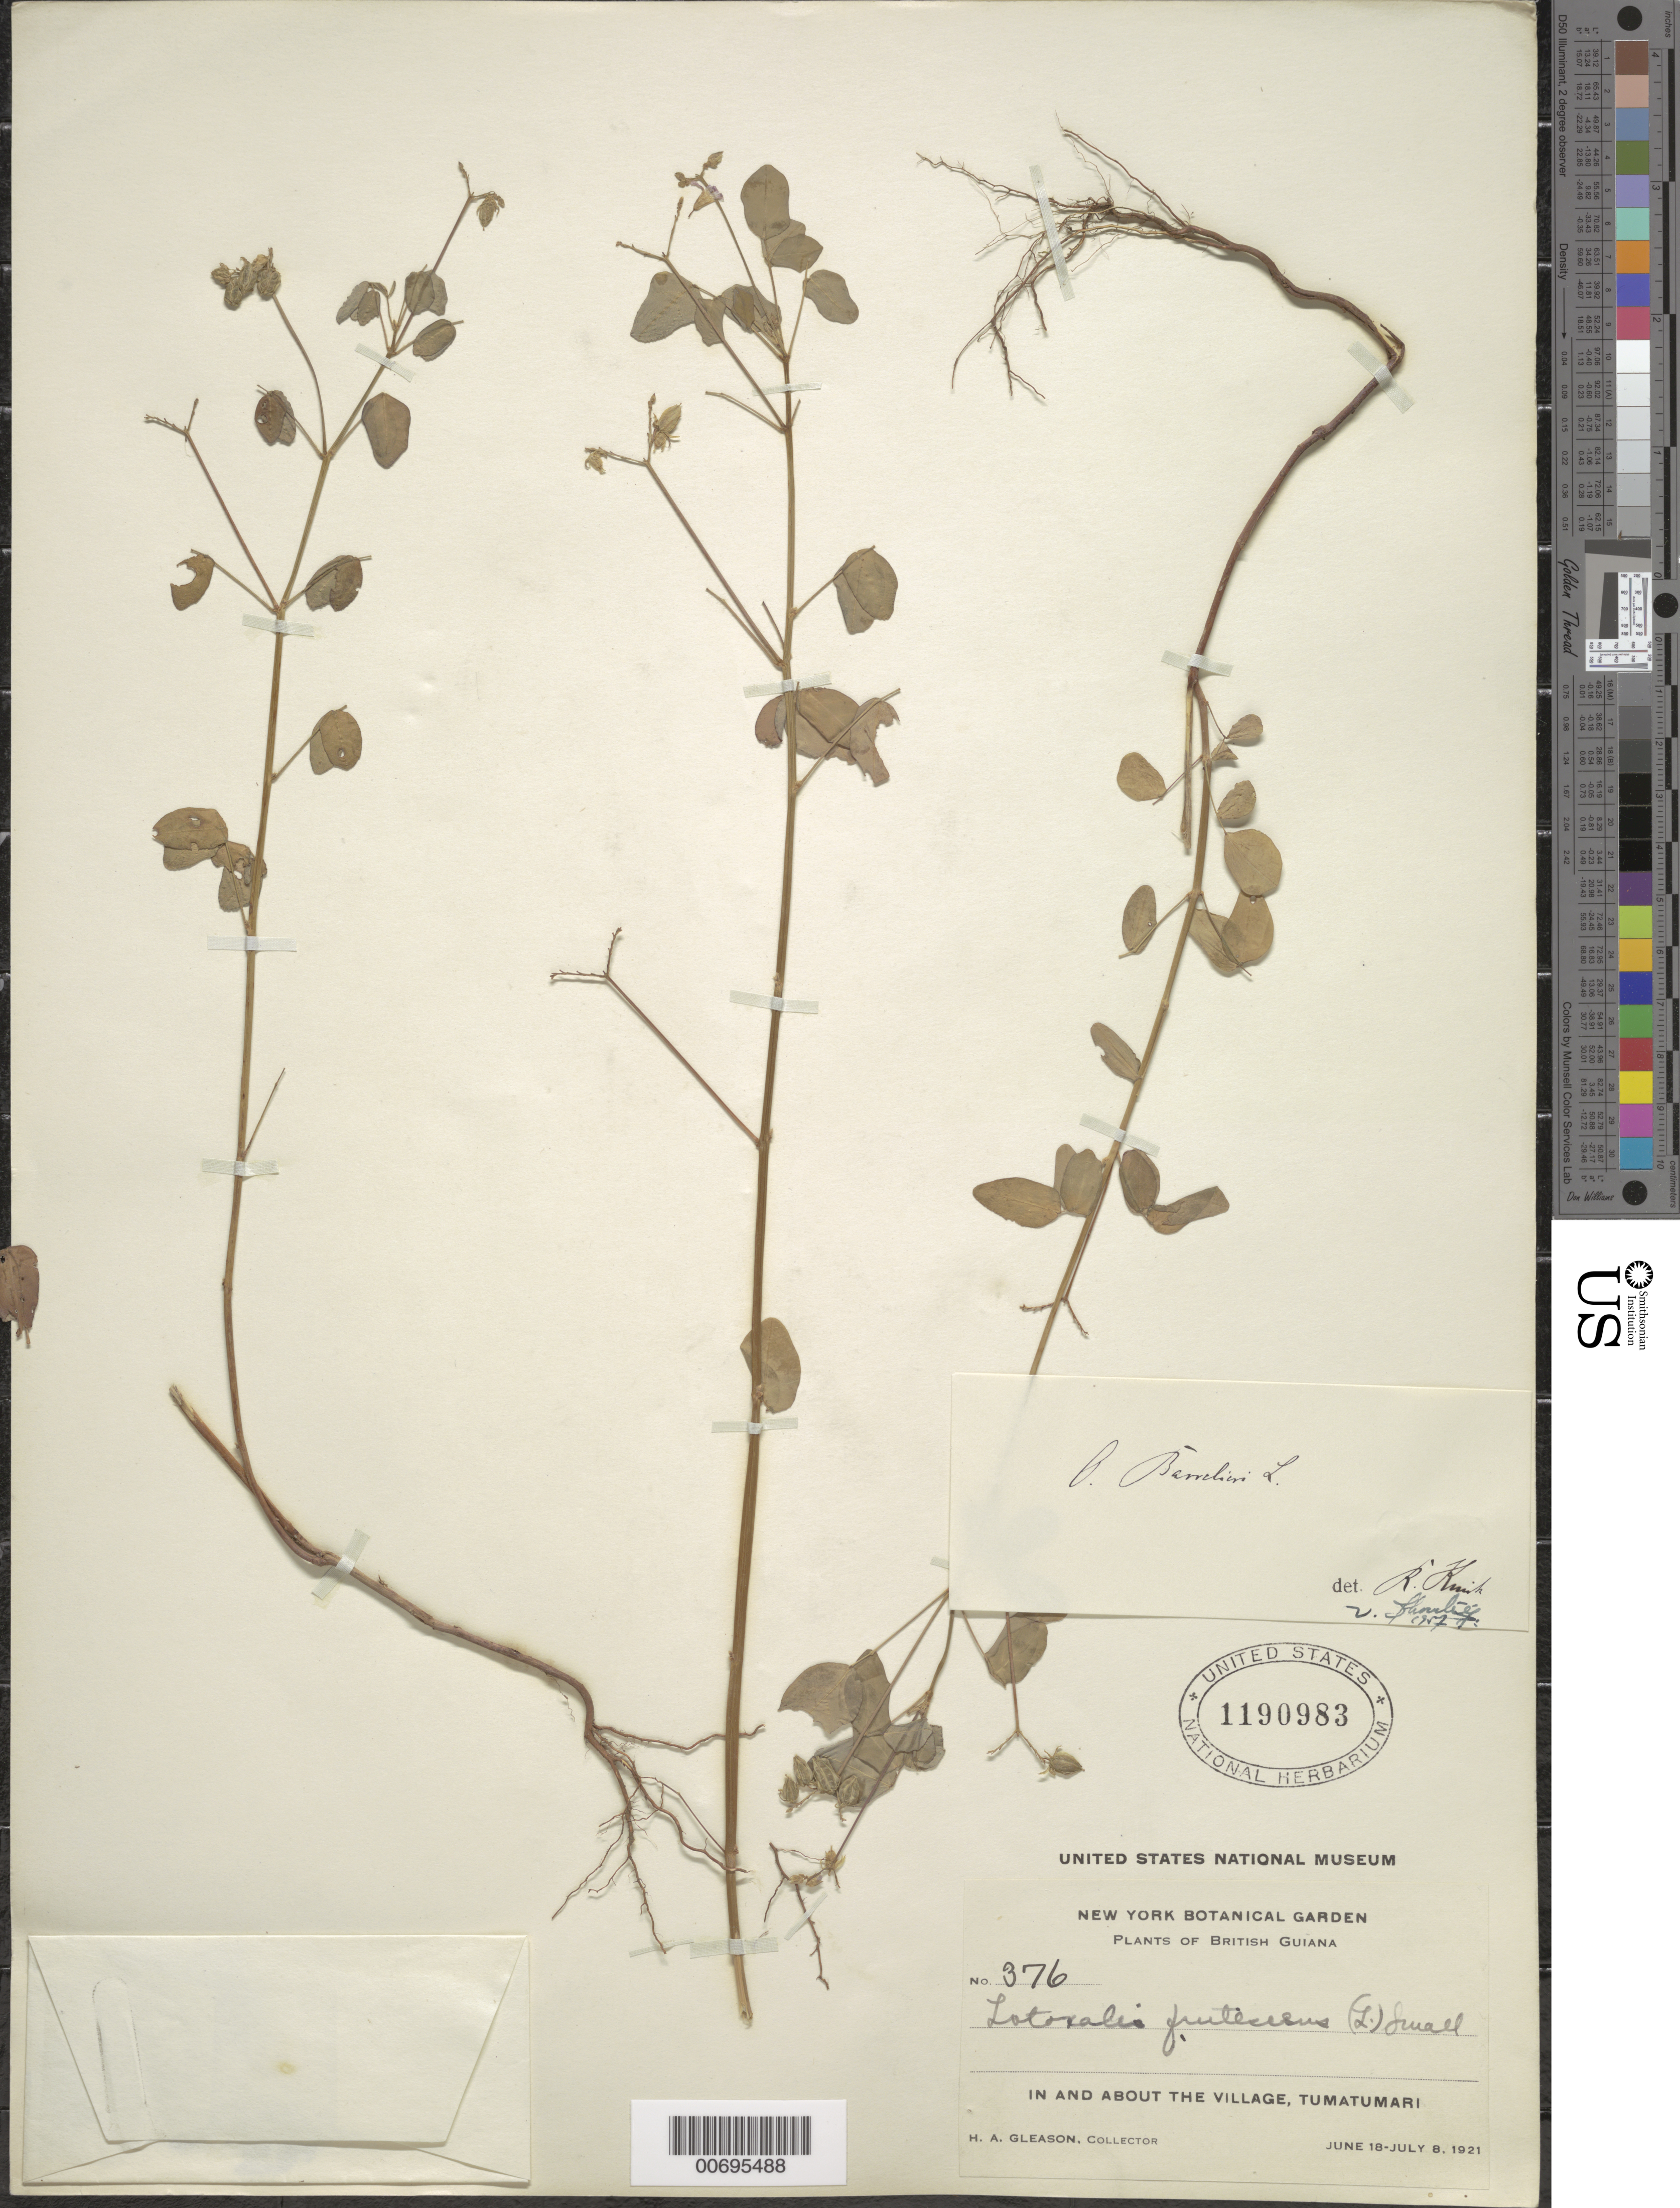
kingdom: Plantae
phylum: Tracheophyta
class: Magnoliopsida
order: Oxalidales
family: Oxalidaceae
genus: Oxalis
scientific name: Oxalis barrelieri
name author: L.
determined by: Lourteig, A.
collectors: H. A. Gleason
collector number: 376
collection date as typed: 18-Jun-21 to 8-Jul-21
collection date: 1921-06-18/1921-07-08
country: Guyana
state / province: Potaro-Siparuni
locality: Tumatumari Village, Potaro R.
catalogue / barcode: US 1190983